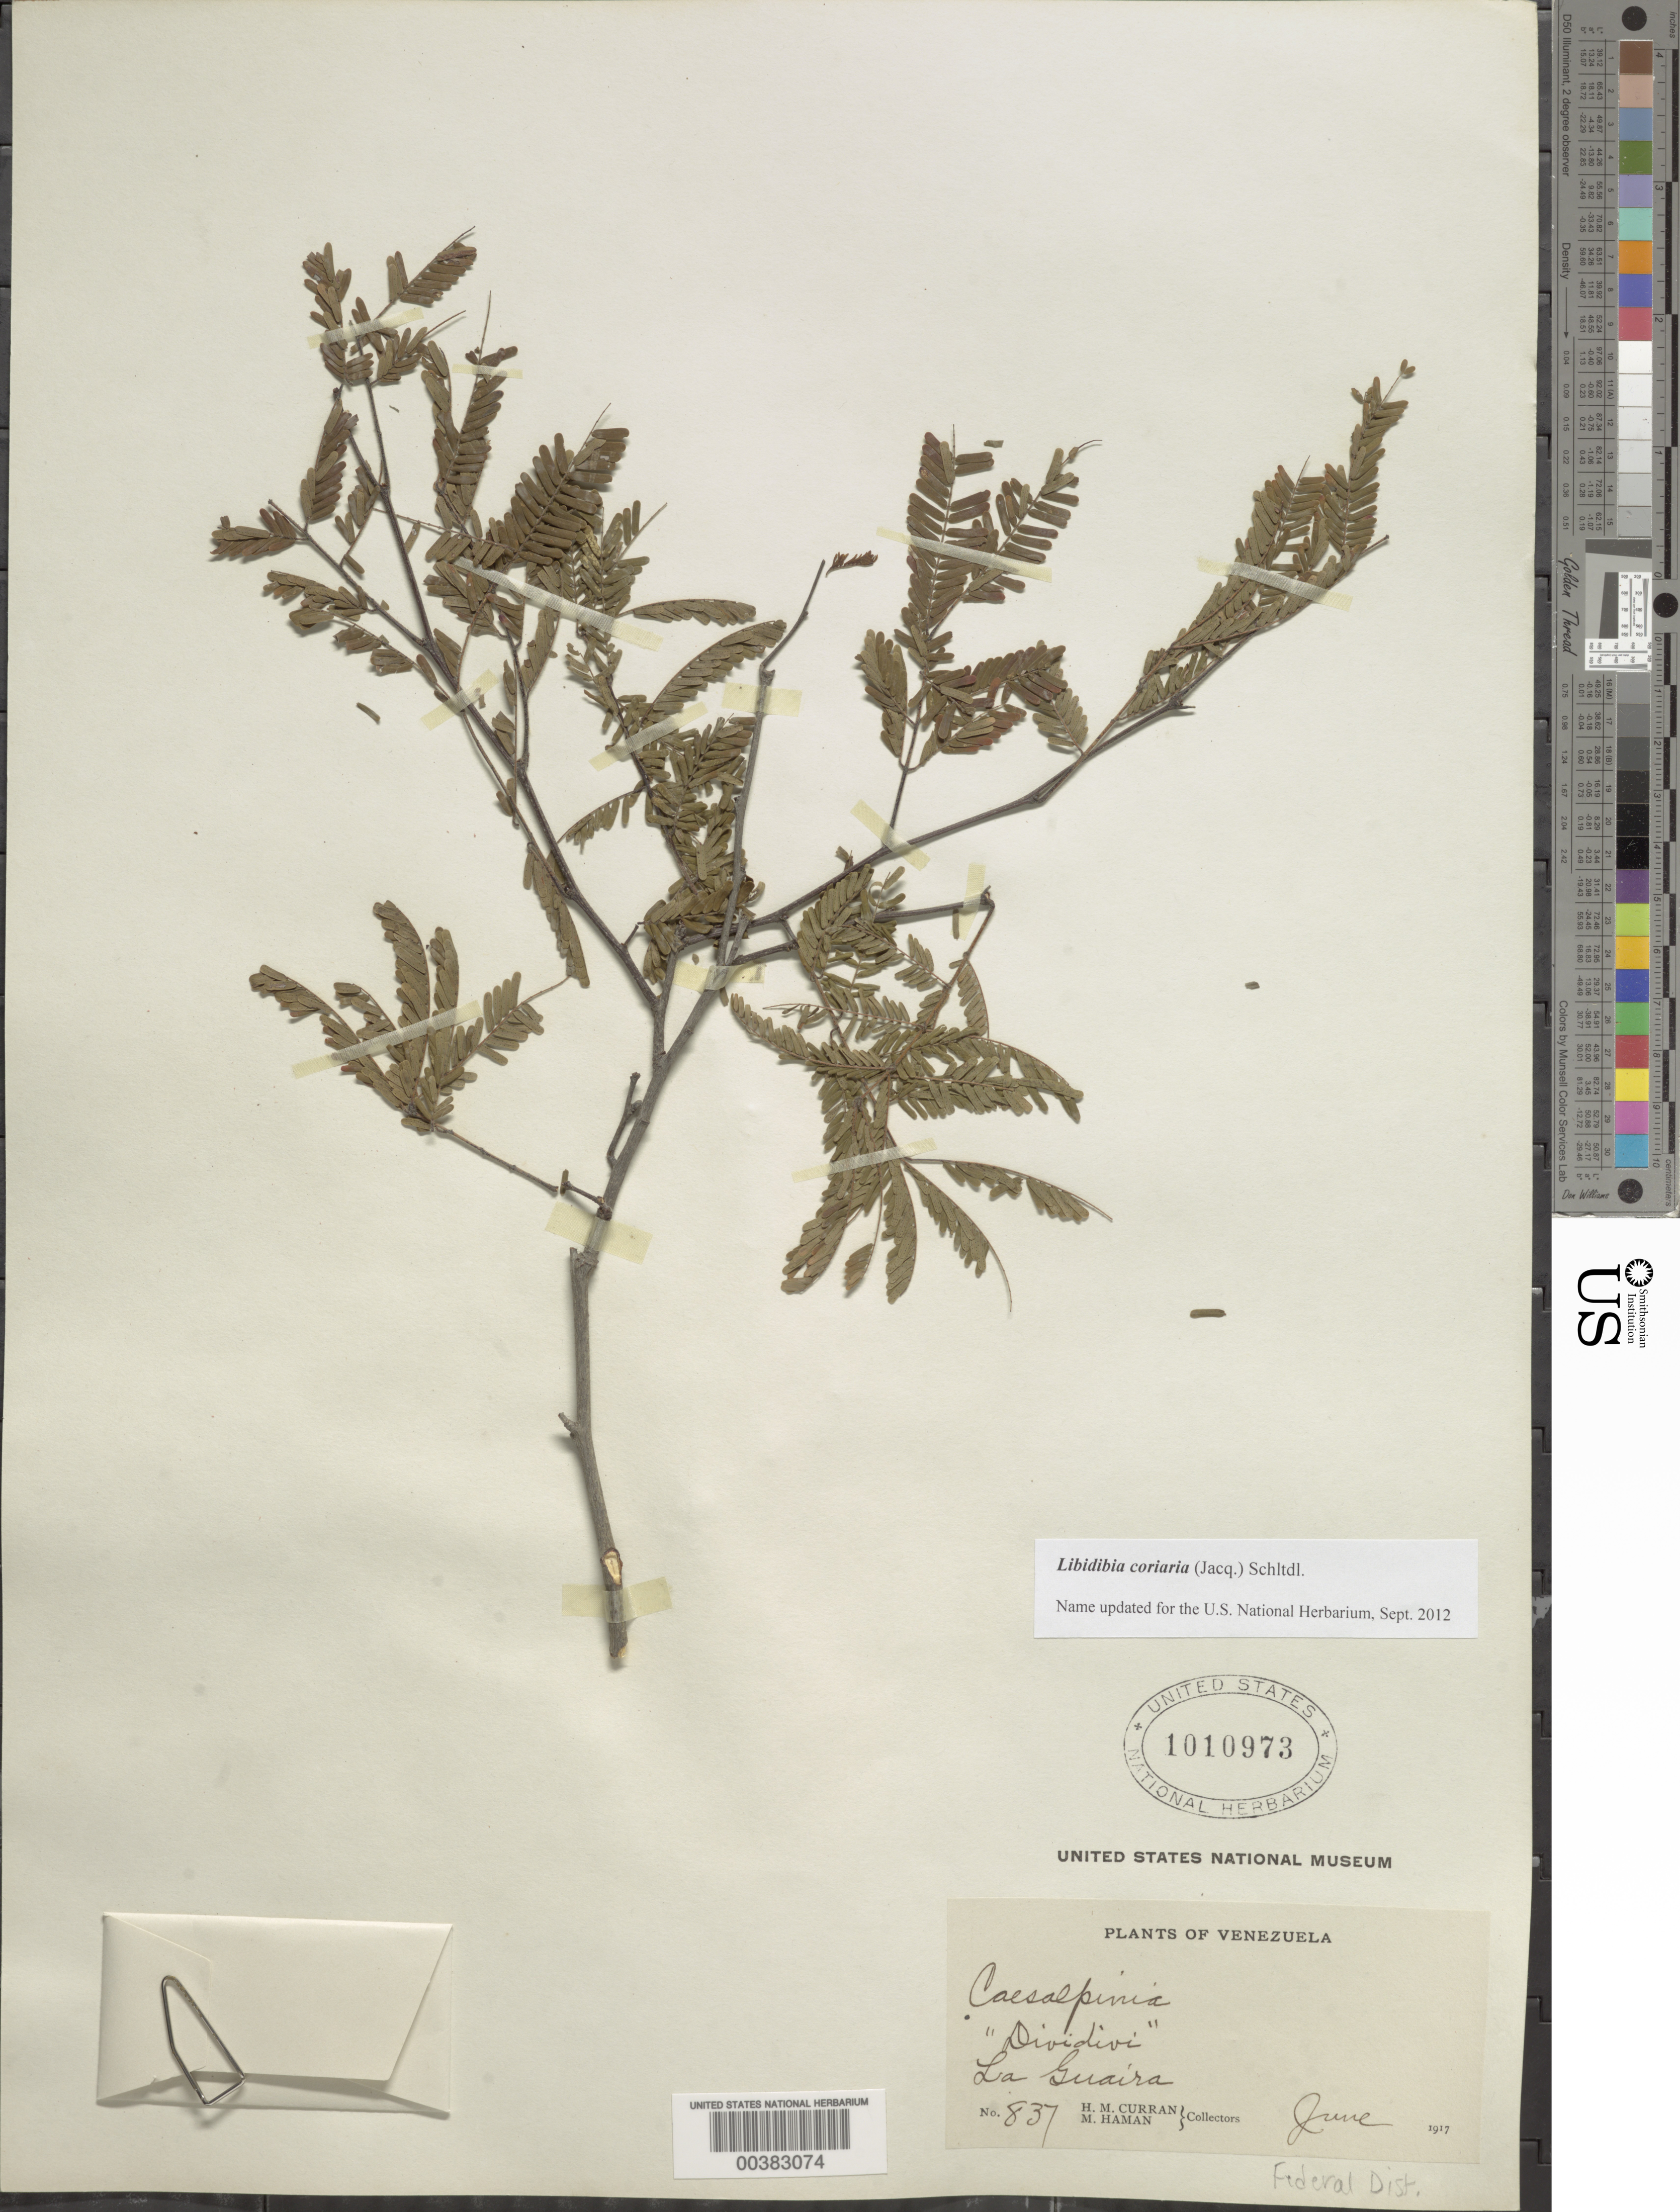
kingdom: Plantae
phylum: Tracheophyta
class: Magnoliopsida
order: Fabales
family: Fabaceae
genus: Libidibia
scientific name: Libidibia coriaria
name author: (Jacq.) Schltdl.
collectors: H. M. Curran & M. Haman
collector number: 837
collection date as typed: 09 Jun 1917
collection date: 1917-06-09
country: Venezuela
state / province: Distrito Federal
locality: Camburi chiquito; la guaira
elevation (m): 152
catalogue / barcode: US 1010973